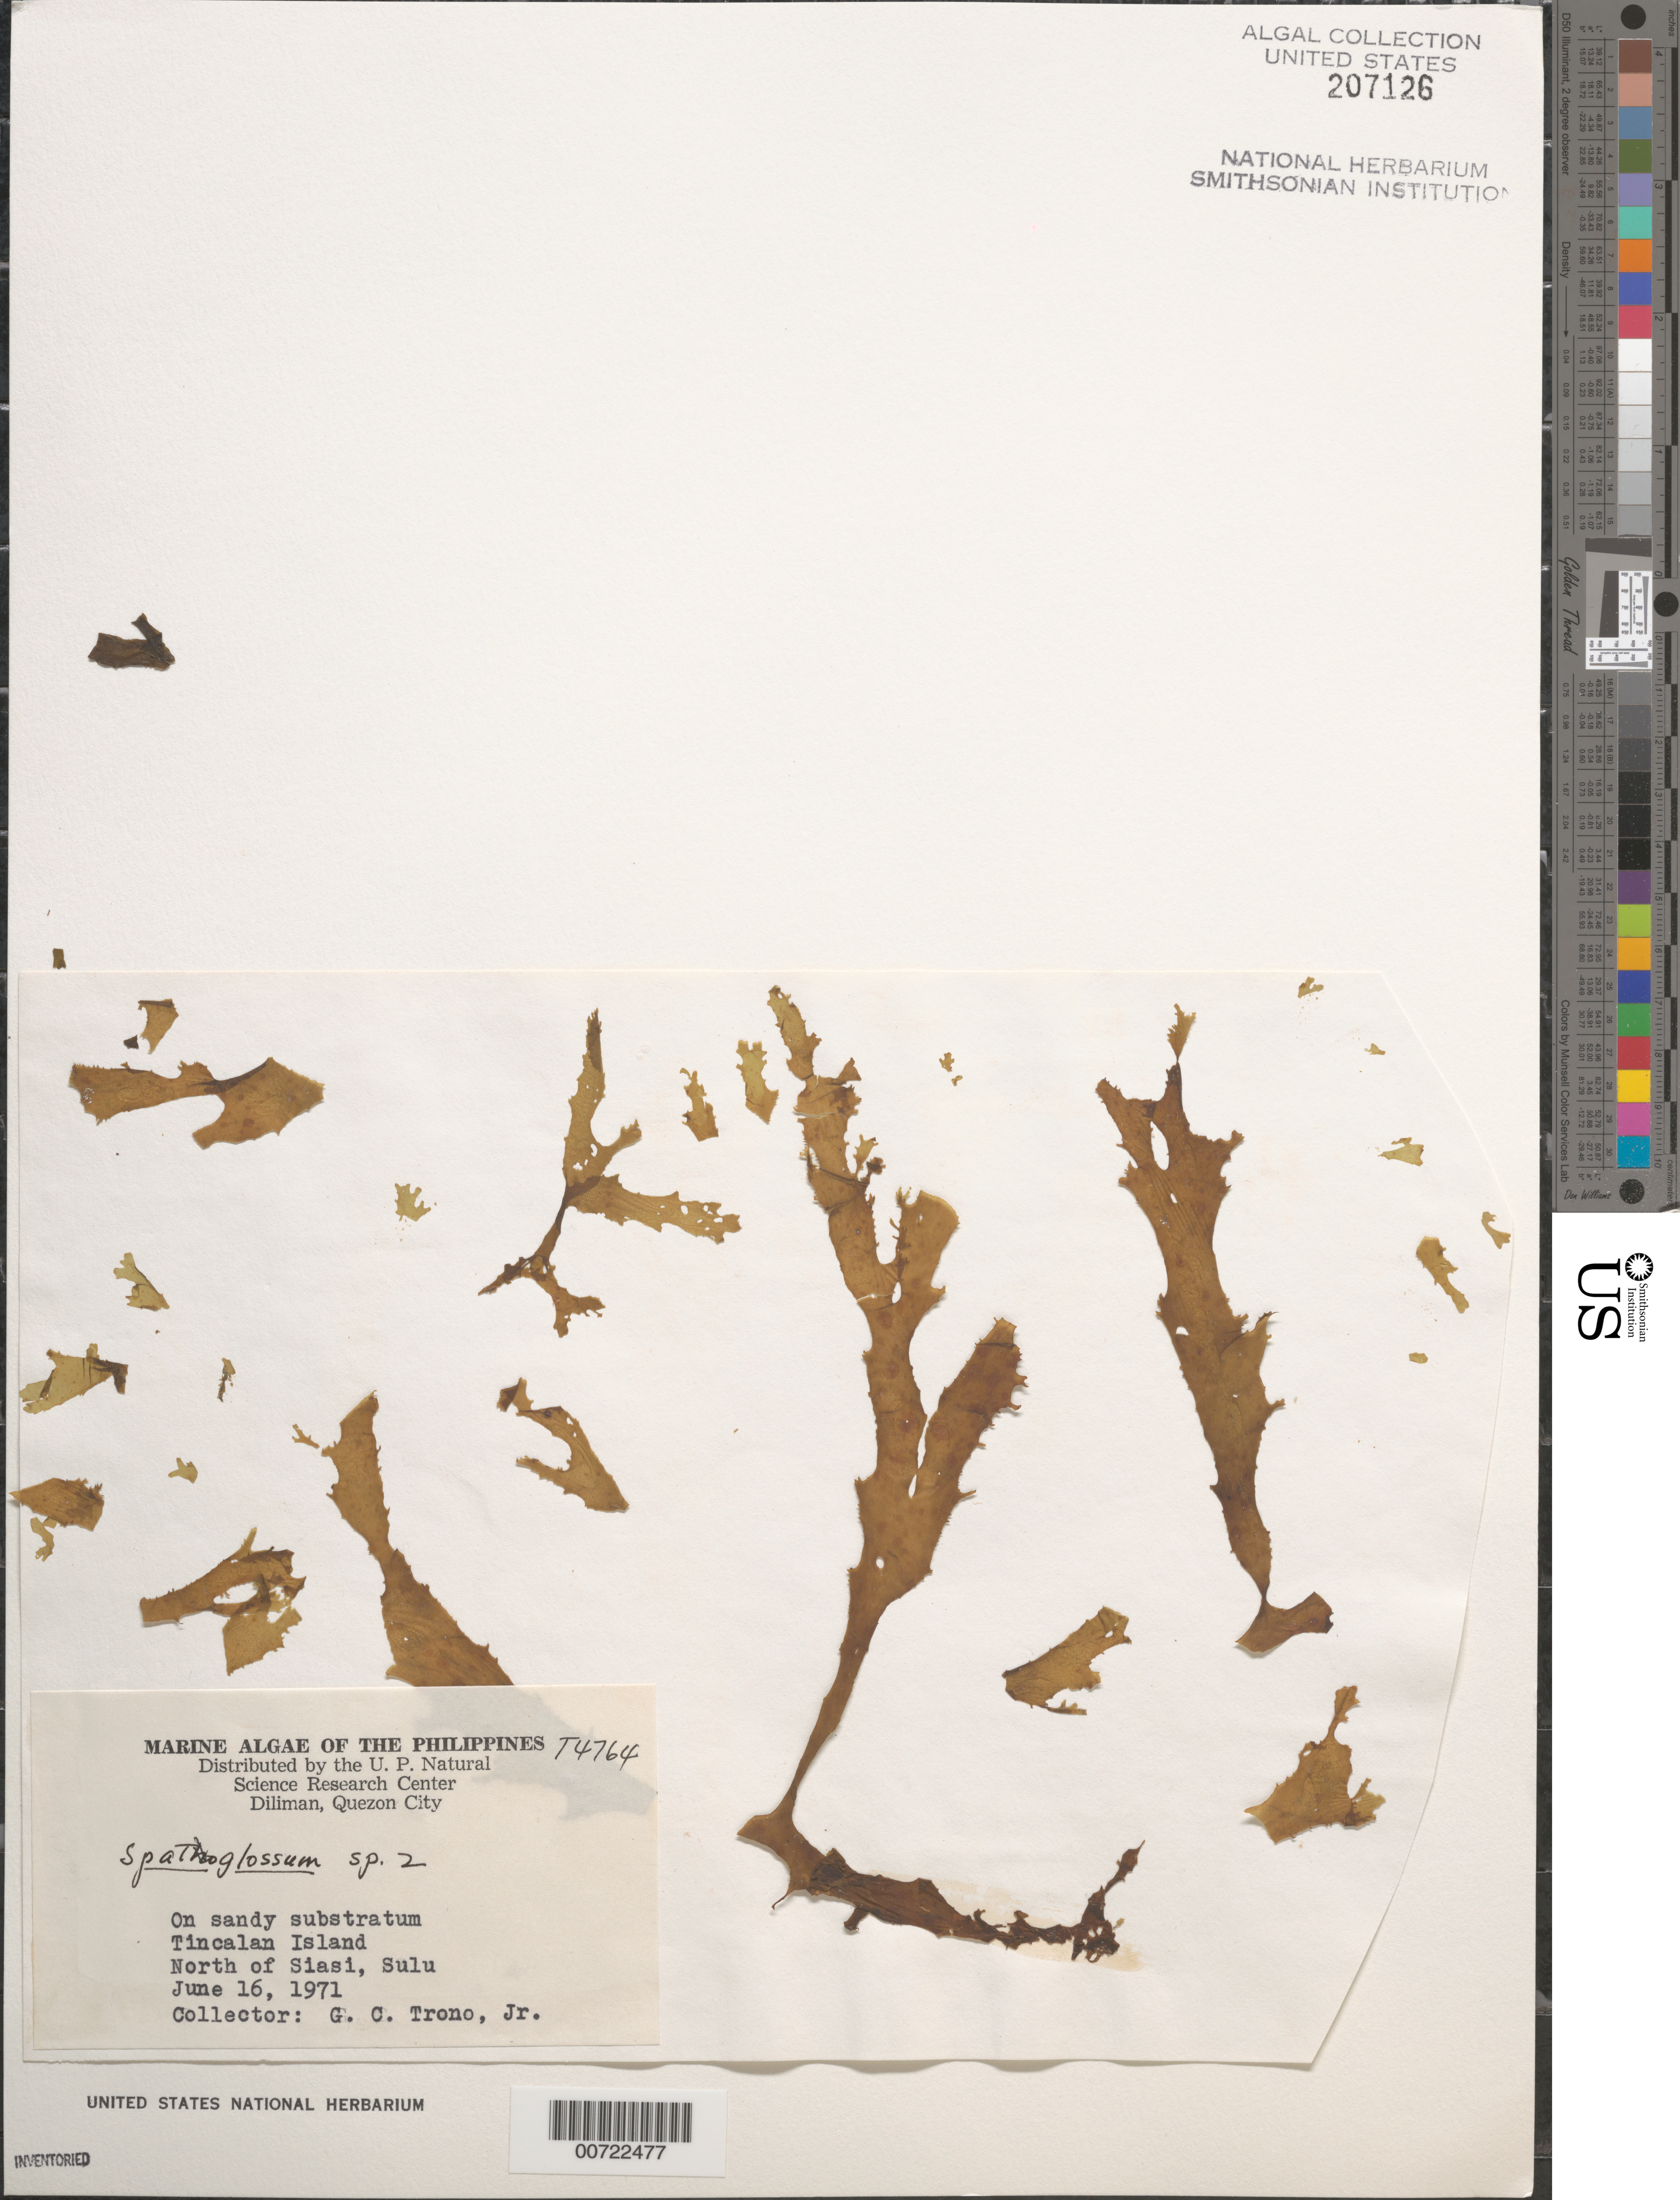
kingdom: Chromista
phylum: Ochrophyta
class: Phaeophyceae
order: Dictyotales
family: Dictyotaceae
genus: Spatoglossum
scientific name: Spatoglossum sp.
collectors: G. Trono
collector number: T4764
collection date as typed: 16 Jun 1971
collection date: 1971-06-16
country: Philippines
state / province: Muslim Mindanao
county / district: Sulu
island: Tincalan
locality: North of Siasi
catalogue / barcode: US 207126